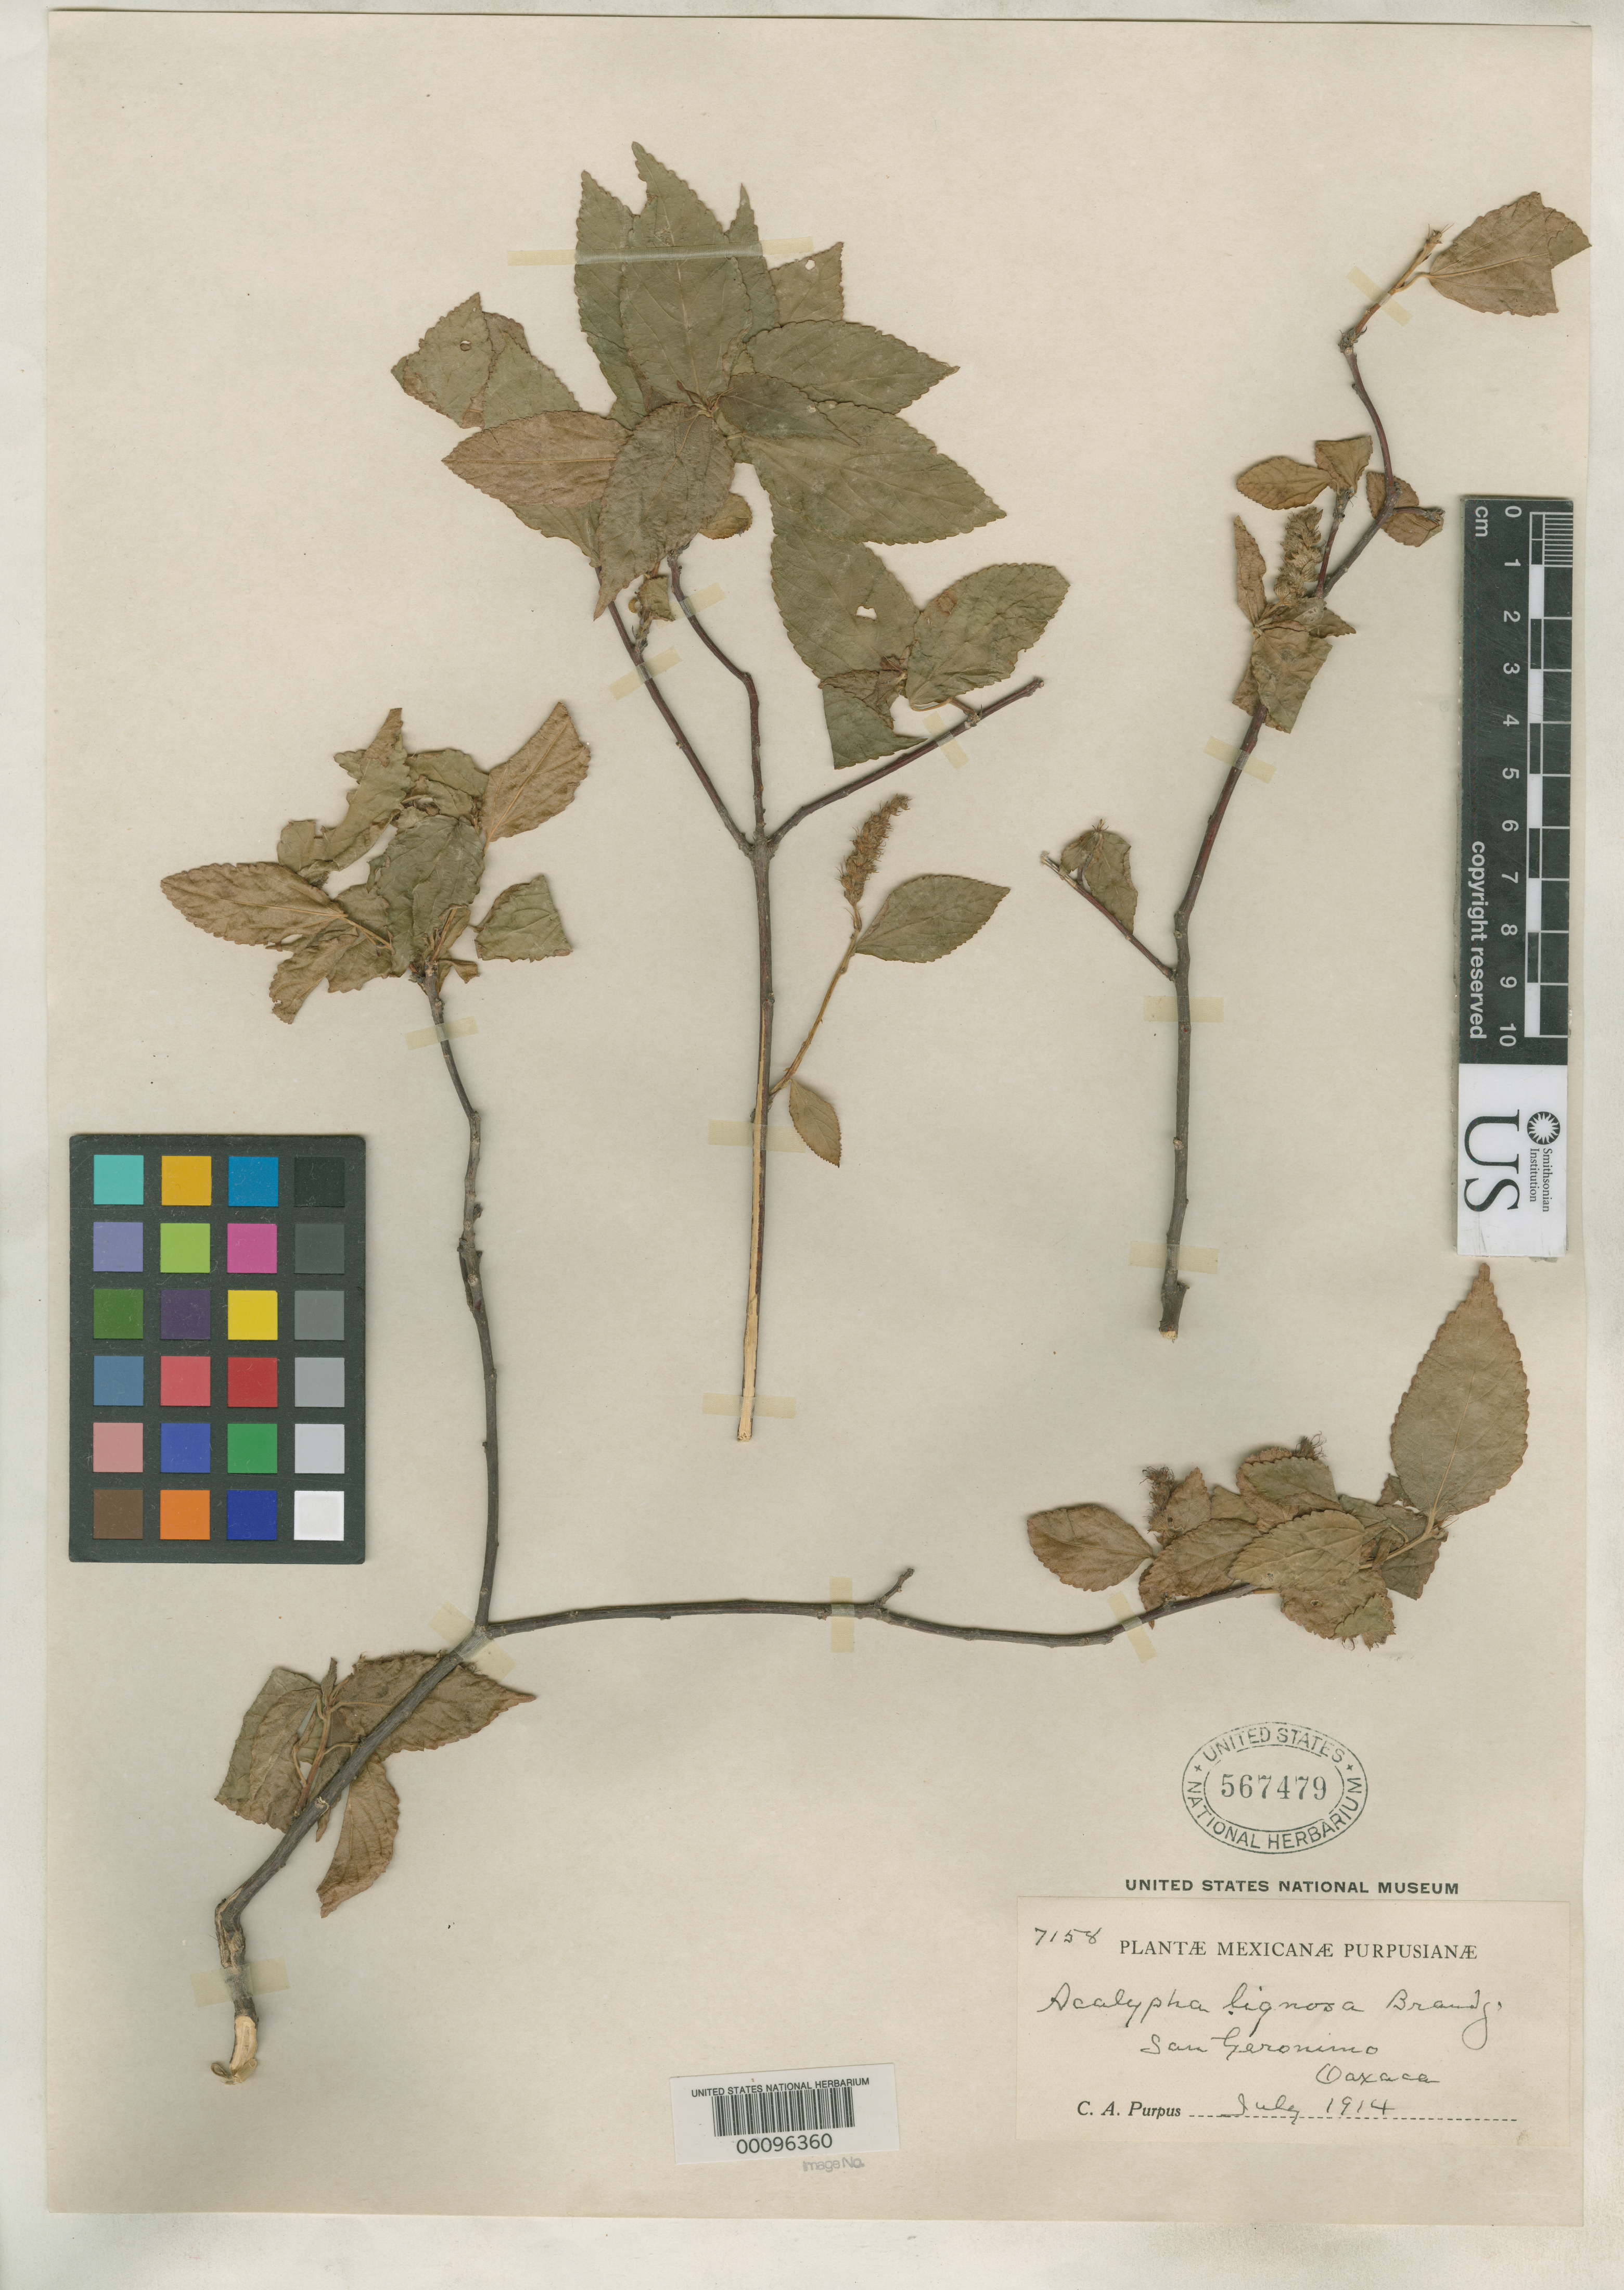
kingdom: Plantae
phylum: Tracheophyta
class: Magnoliopsida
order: Malpighiales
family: Euphorbiaceae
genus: Acalypha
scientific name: Acalypha lignosa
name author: Brandegee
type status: Isotype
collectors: C. A. Purpus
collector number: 7158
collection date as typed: Jul 1914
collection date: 1914-07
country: Mexico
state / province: Oaxaca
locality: San Geronimo.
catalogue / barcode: US 567479